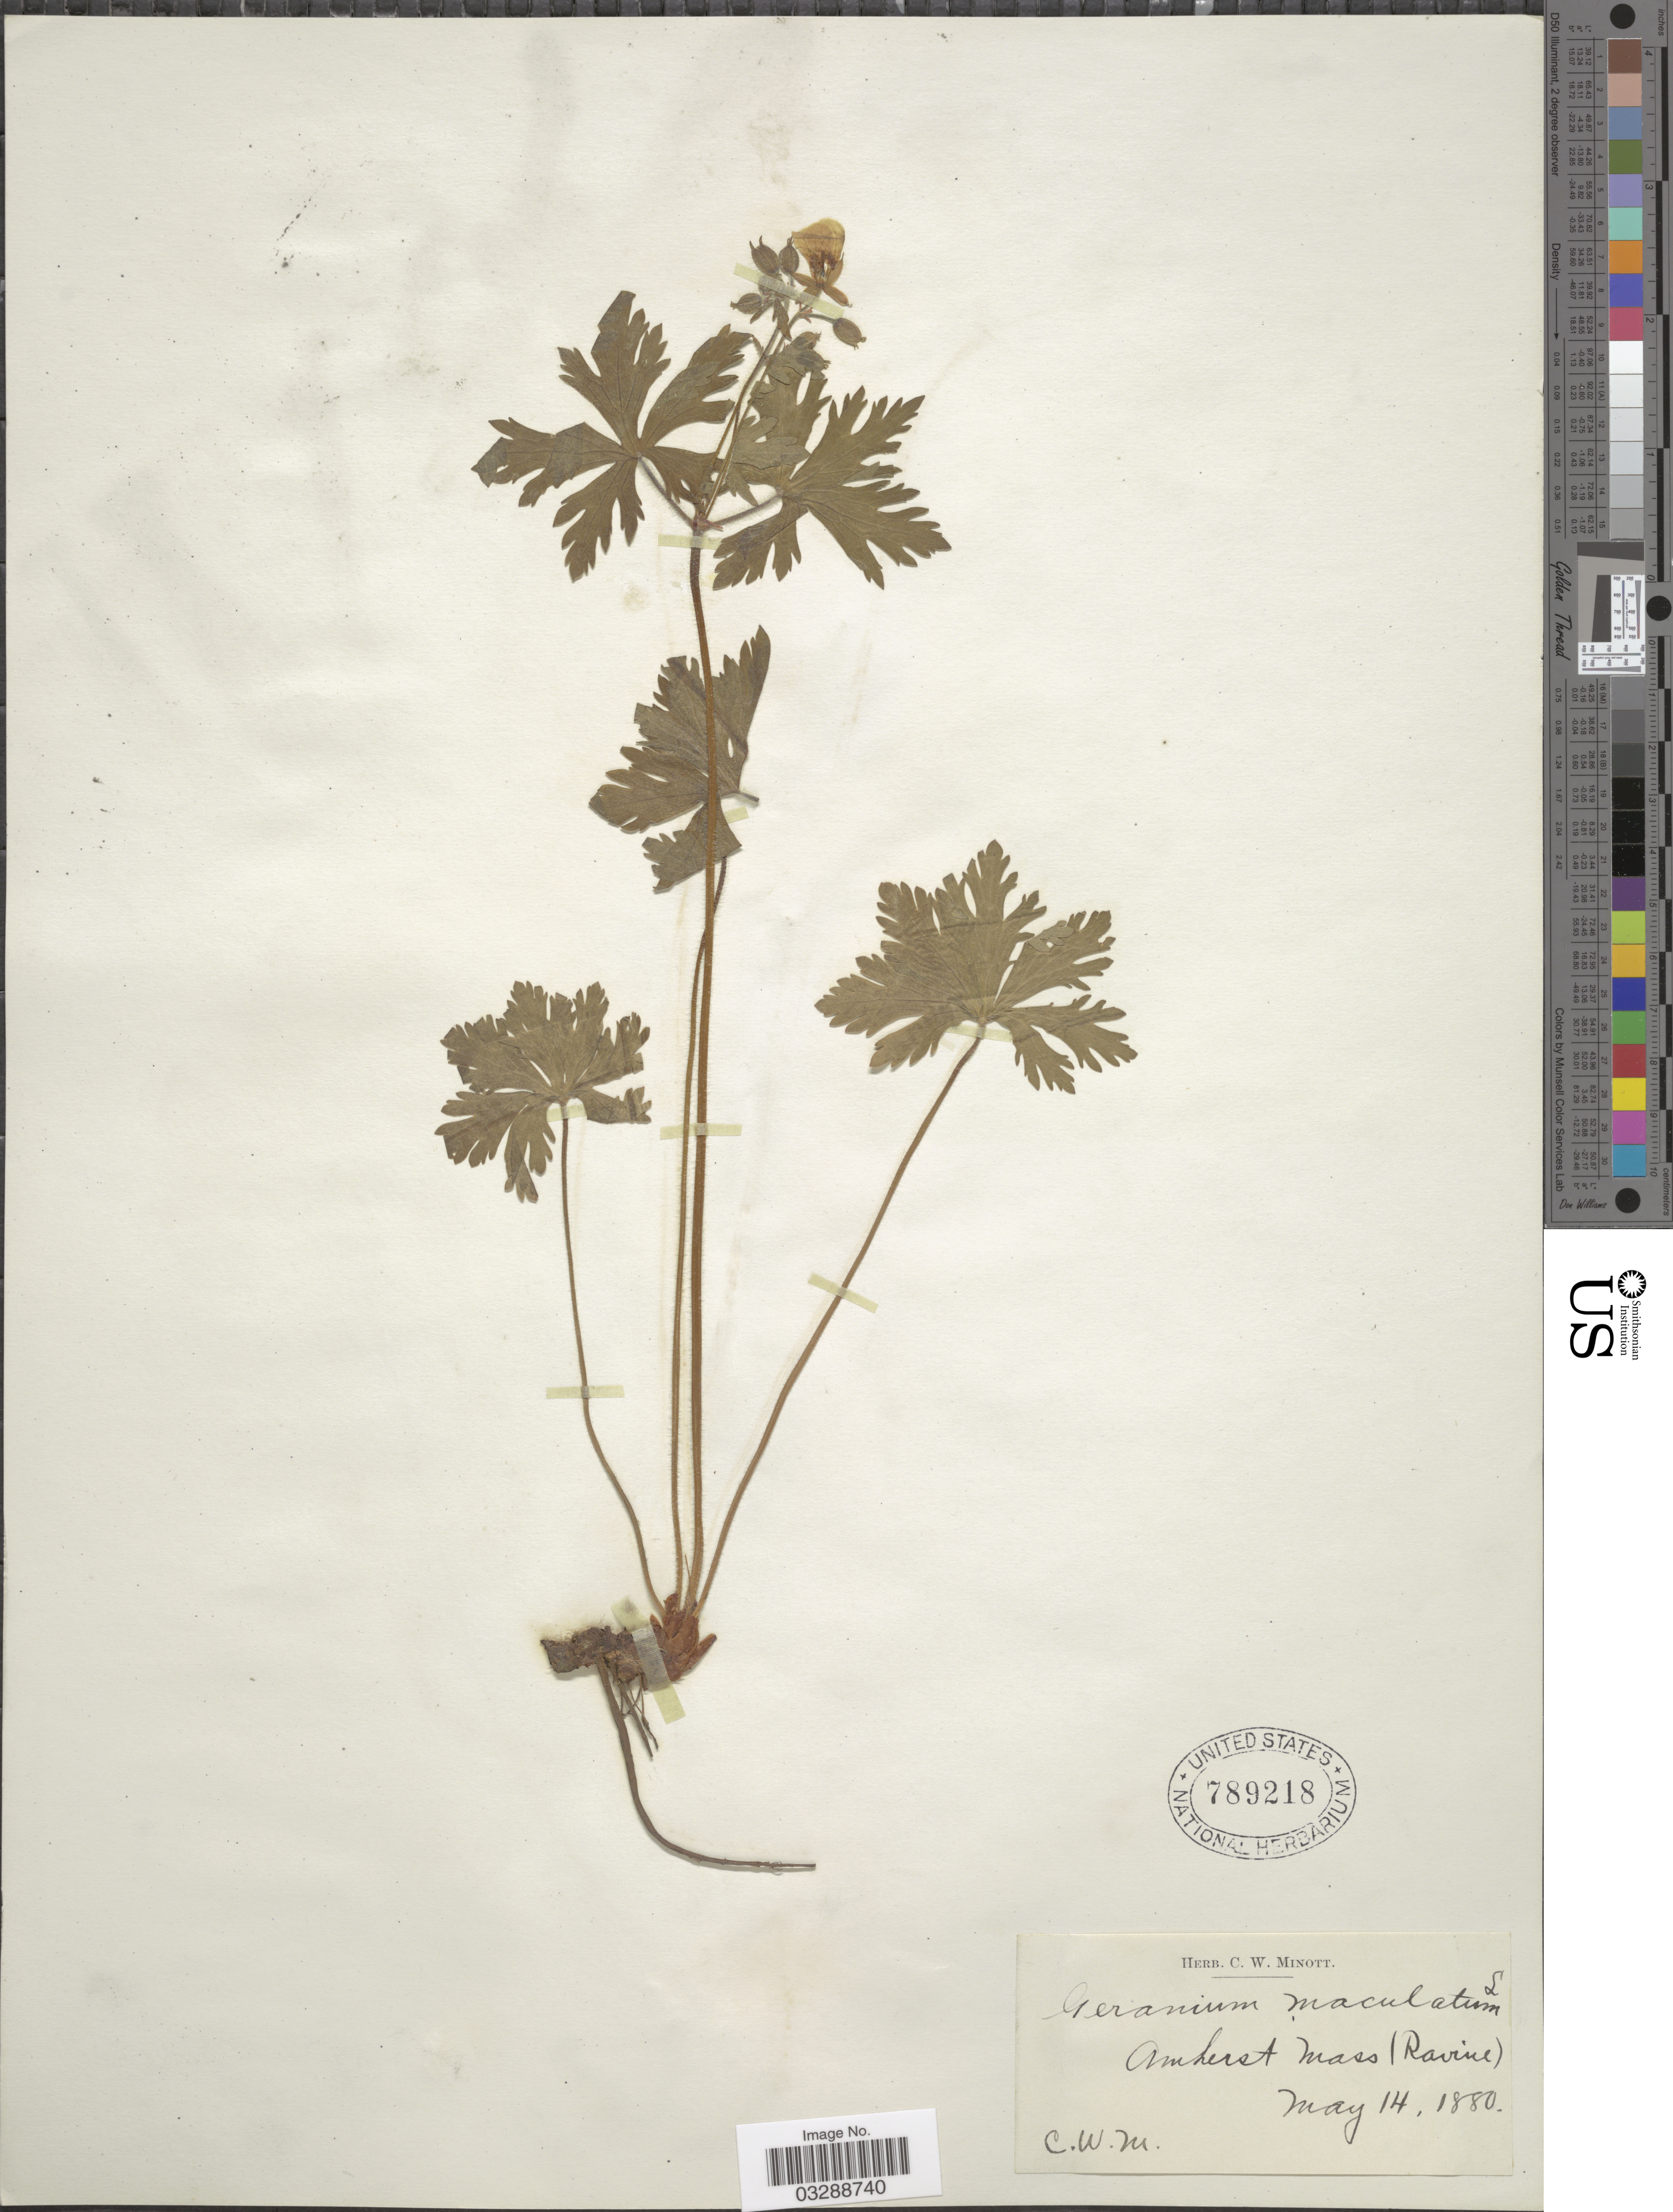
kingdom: Plantae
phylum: Tracheophyta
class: Magnoliopsida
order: Geraniales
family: Geraniaceae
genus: Geranium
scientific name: Geranium maculatum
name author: L.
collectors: C. Minott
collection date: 1880-05-14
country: United States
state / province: Massachusetts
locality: Amherst Mass (Ravine).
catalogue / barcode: US 789218